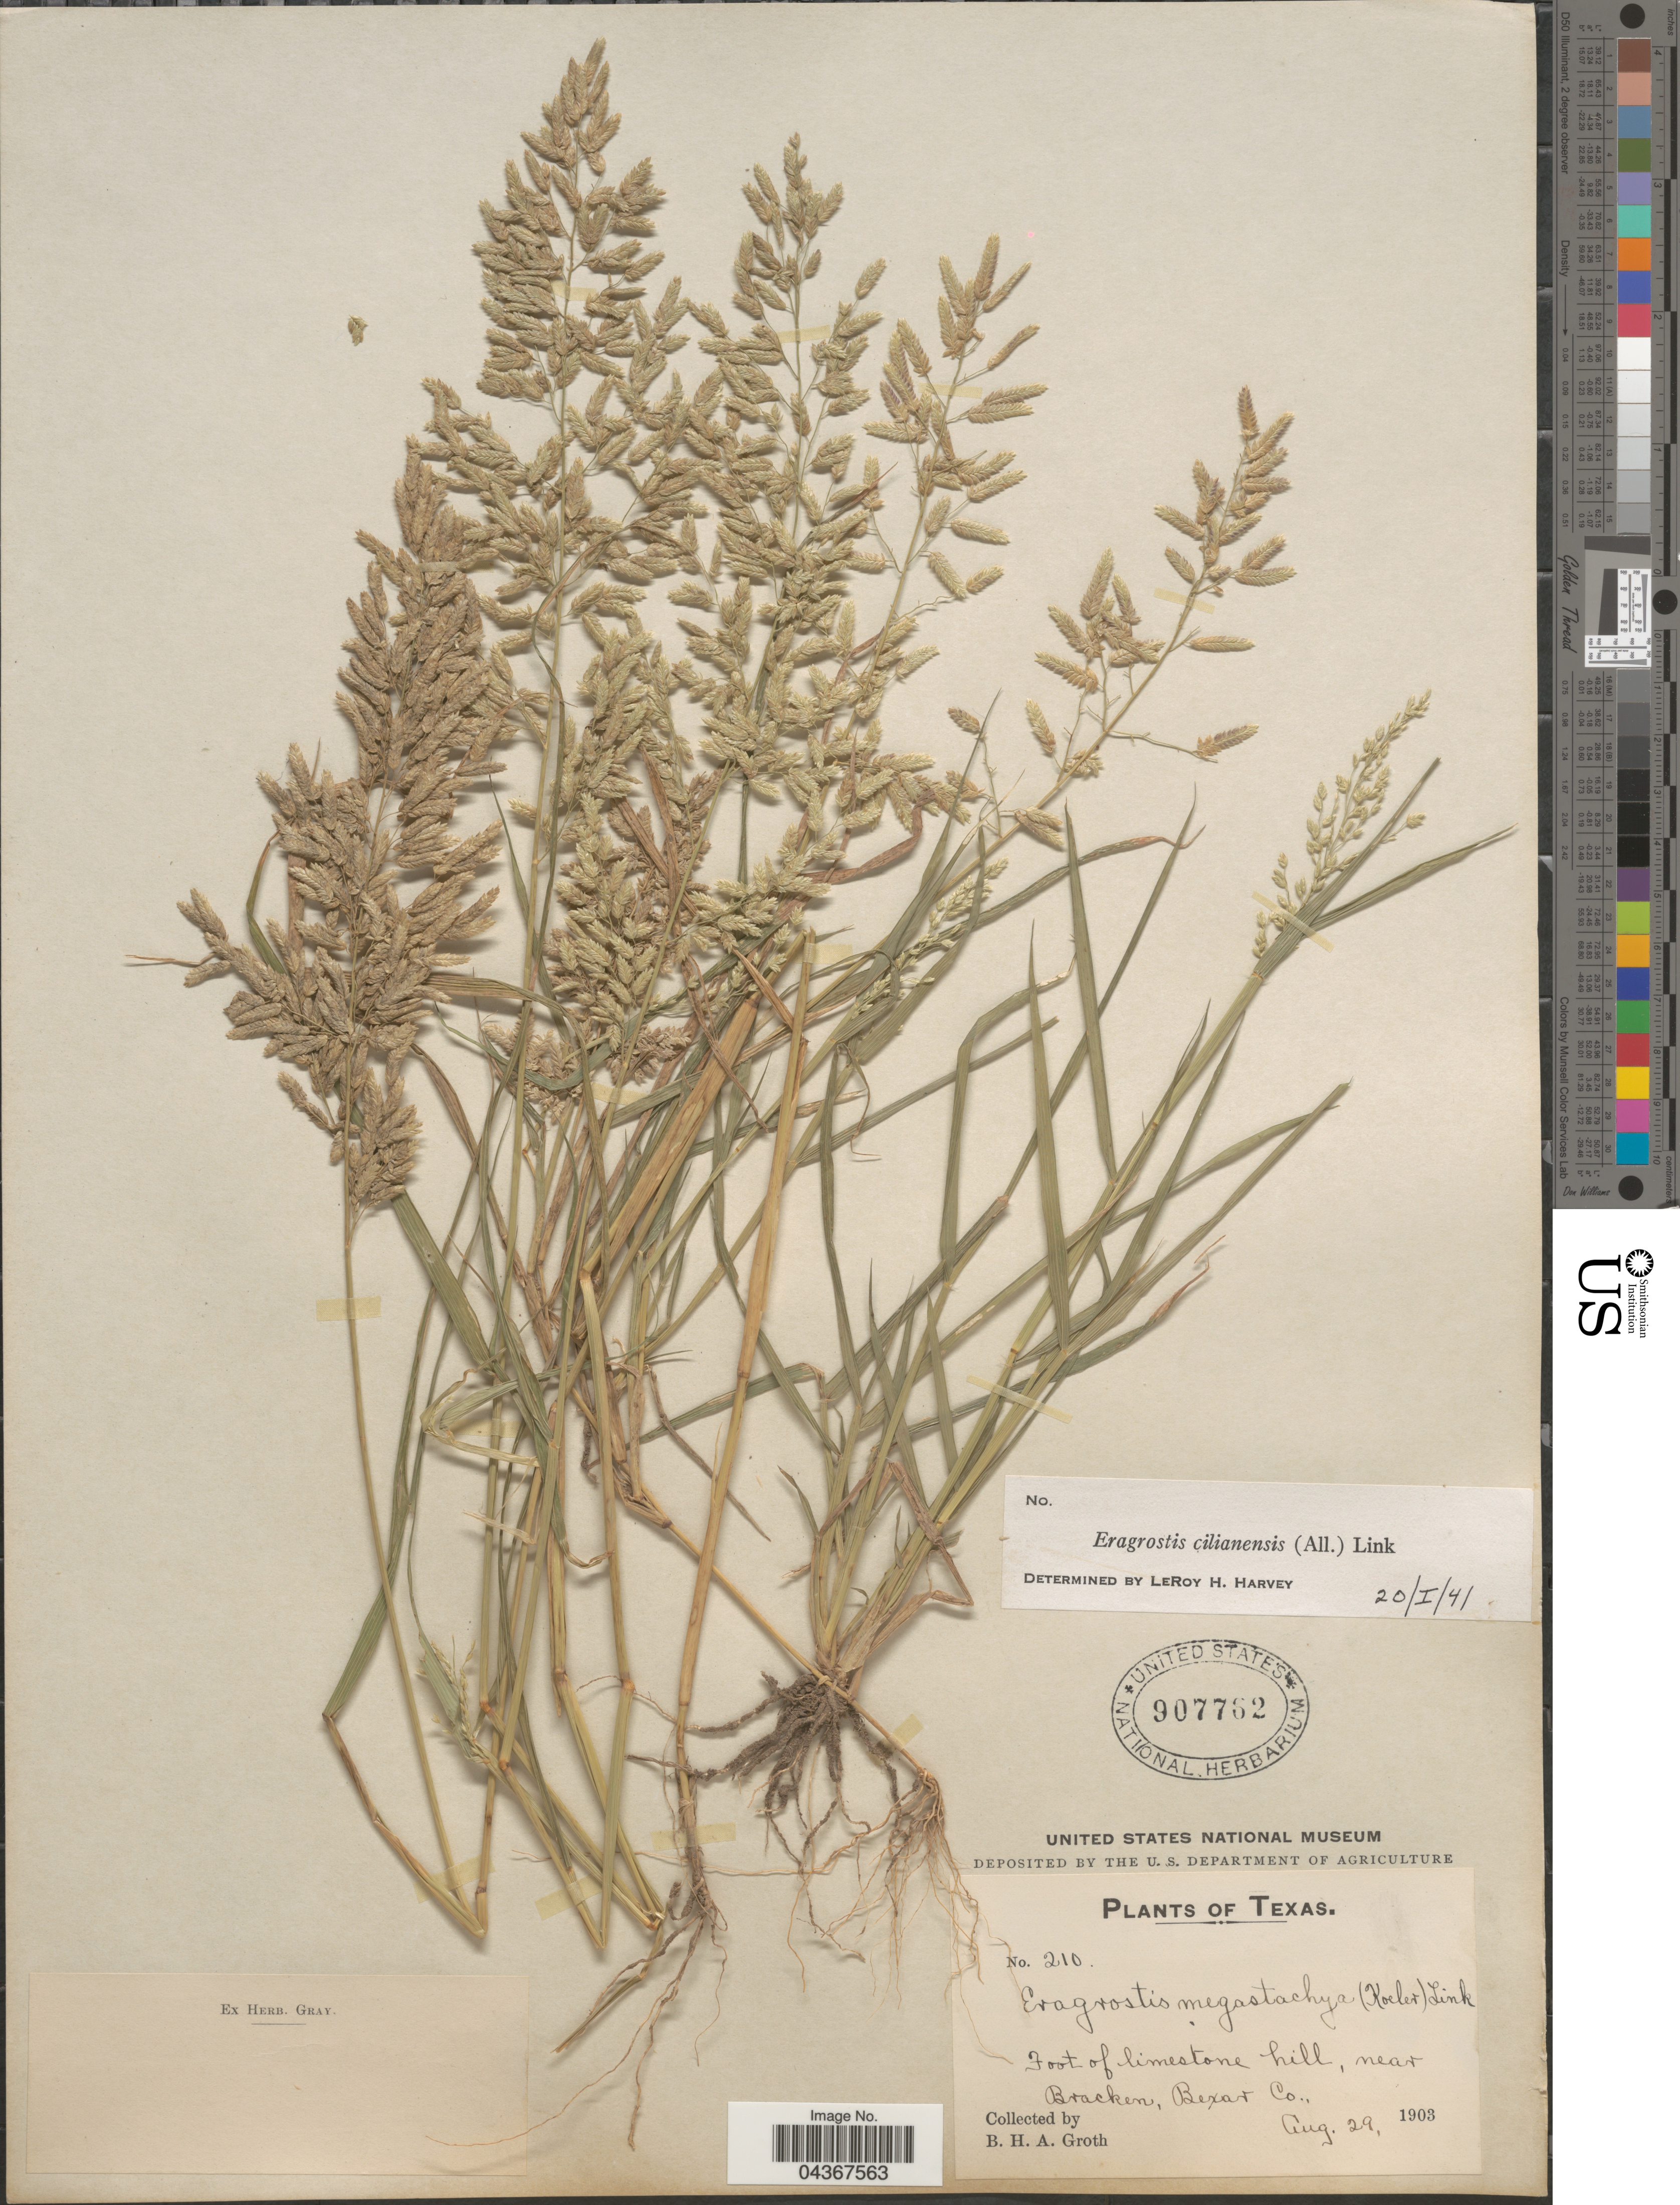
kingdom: Plantae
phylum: Tracheophyta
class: Liliopsida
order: Poales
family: Poaceae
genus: Eragrostis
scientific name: Eragrostis cilianensis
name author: (Bellardi) Vignolo ex Janch.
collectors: B. Groth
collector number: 210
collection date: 1903-08-29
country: United States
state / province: Texas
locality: Foot of limestone hill, near Bracken, Bexar Co.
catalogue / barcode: US 907762